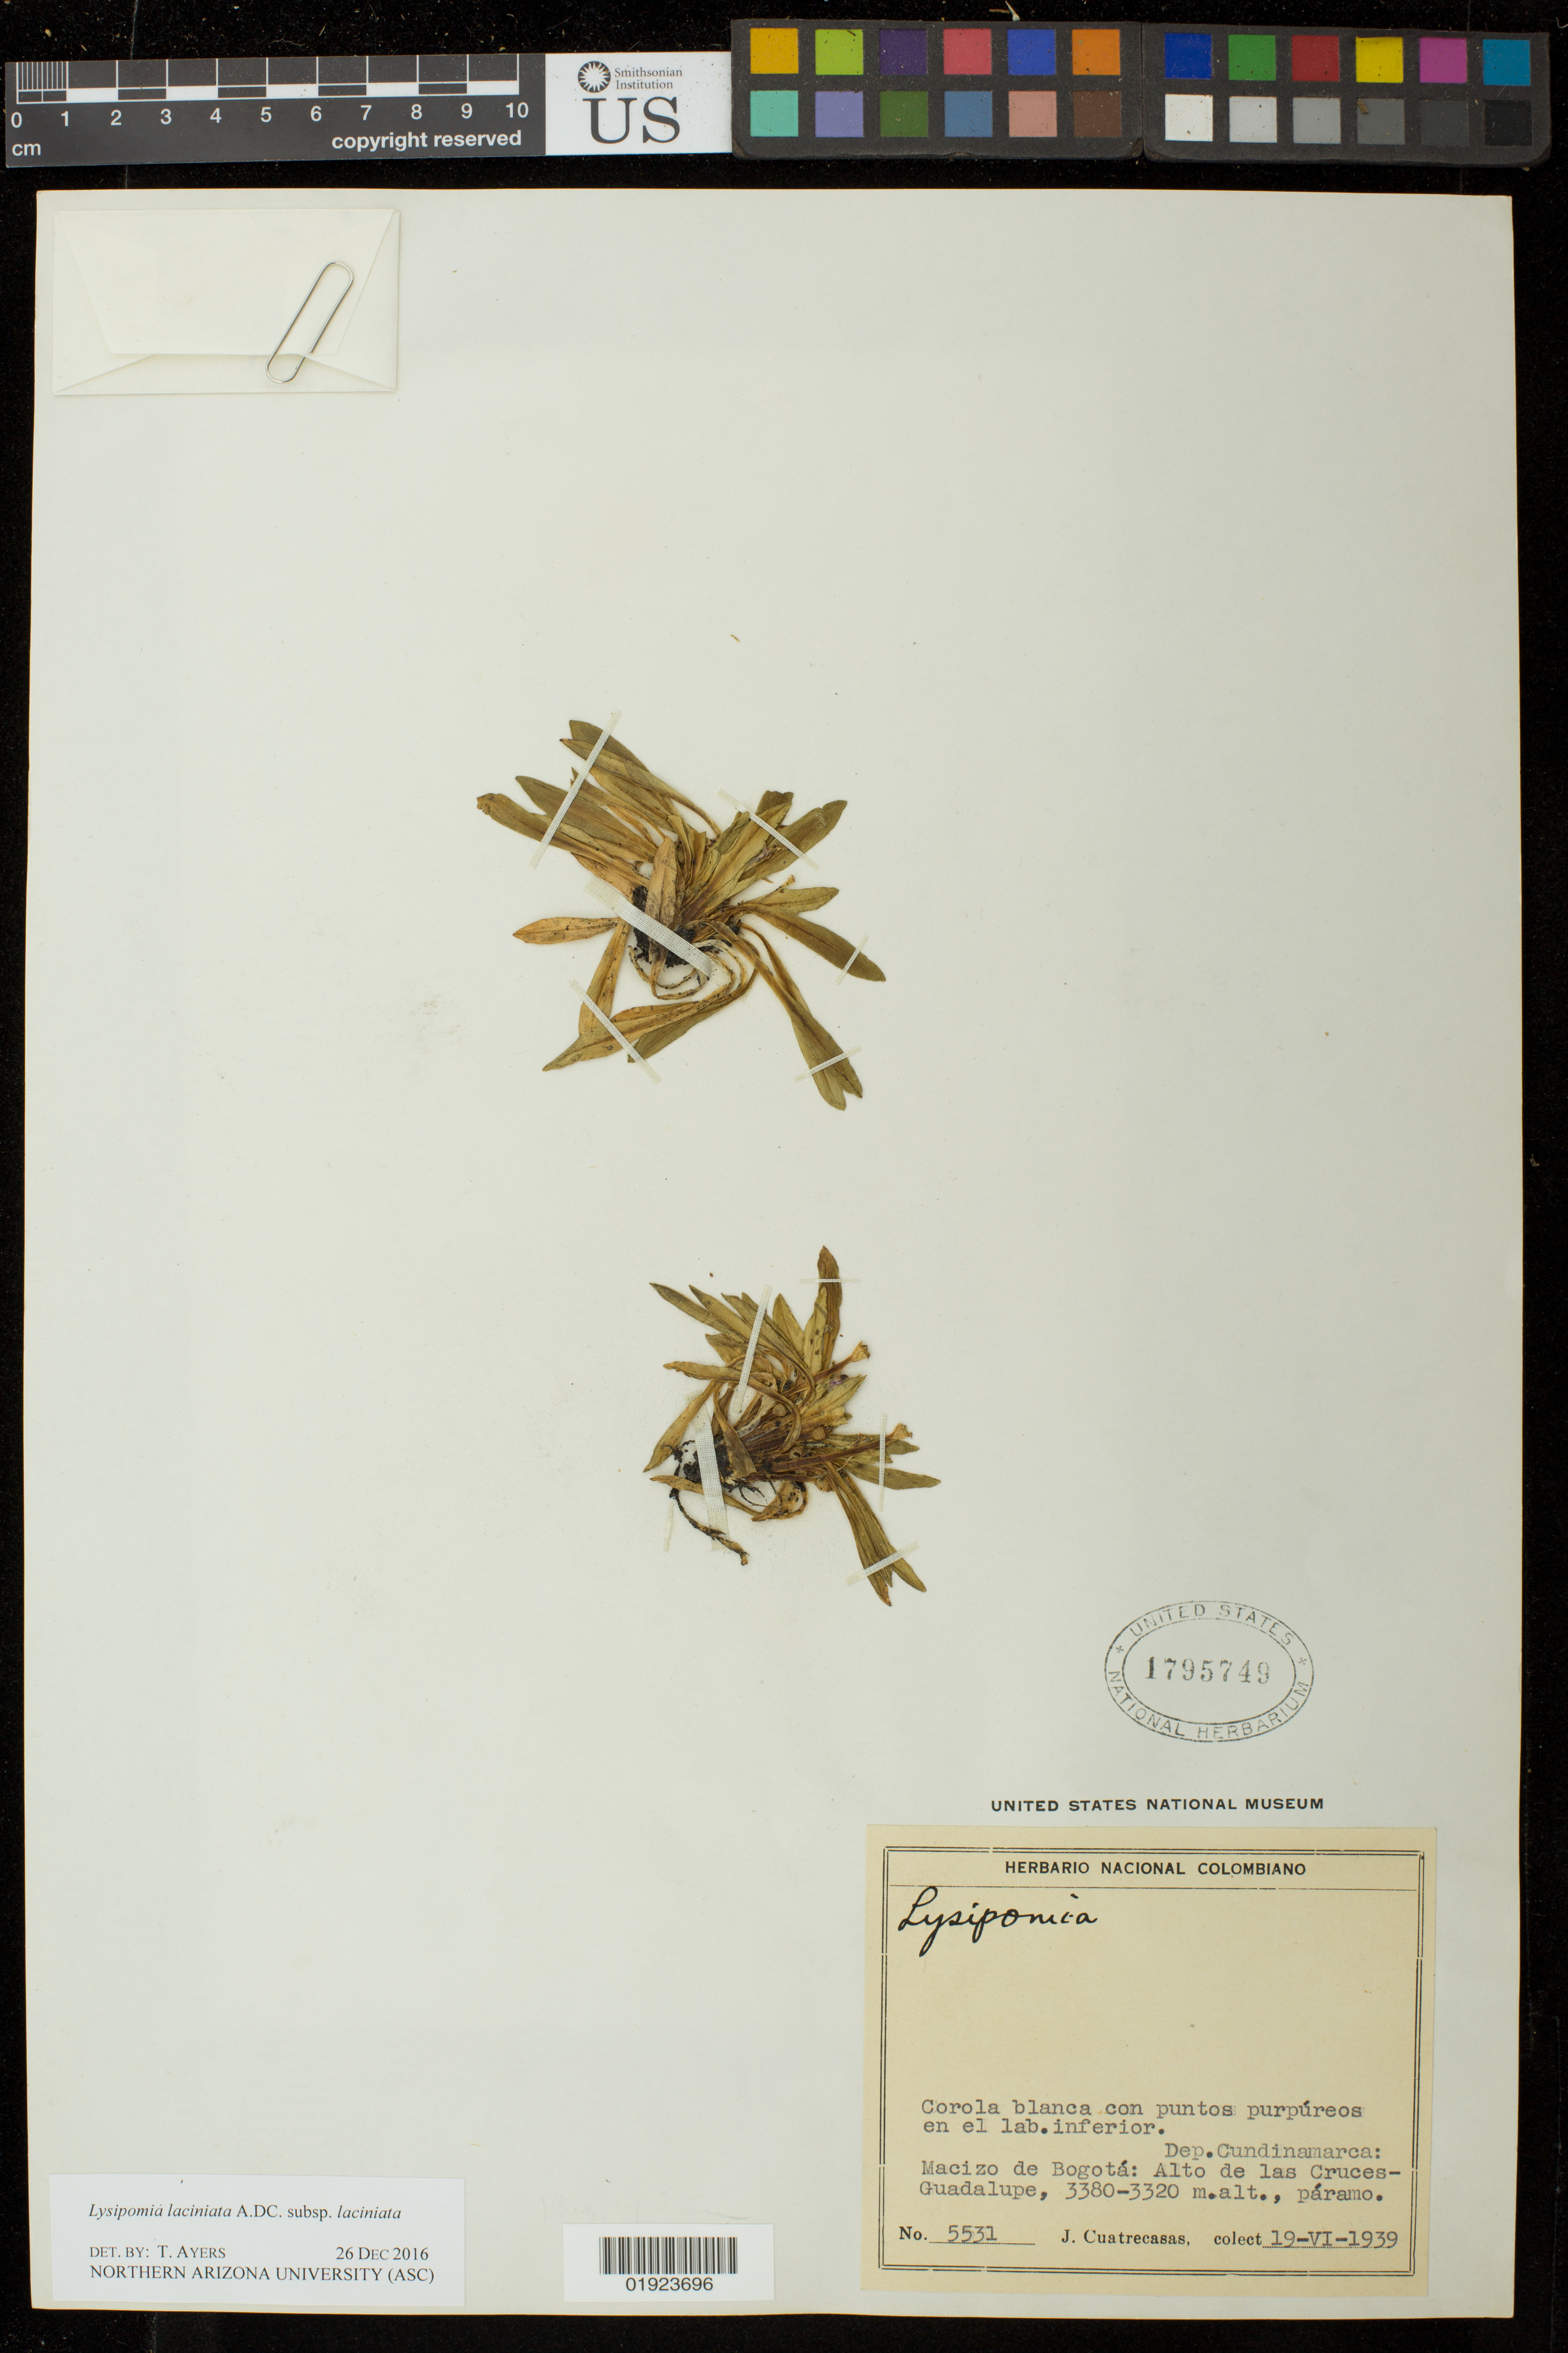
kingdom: Plantae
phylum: Tracheophyta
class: Magnoliopsida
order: Asterales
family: Campanulaceae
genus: Lysipomia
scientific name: Lysipomia laciniata subsp. laciniata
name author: A. DC.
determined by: Ayers, T.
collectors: J. Cuatrecasas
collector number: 5531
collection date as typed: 19-VI-1939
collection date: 1939-11-19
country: Colombia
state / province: Cundinamarca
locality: Macizo de Bogota: Alto de las Cruces-Guadalupe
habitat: paramo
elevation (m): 3380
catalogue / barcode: US 1795749